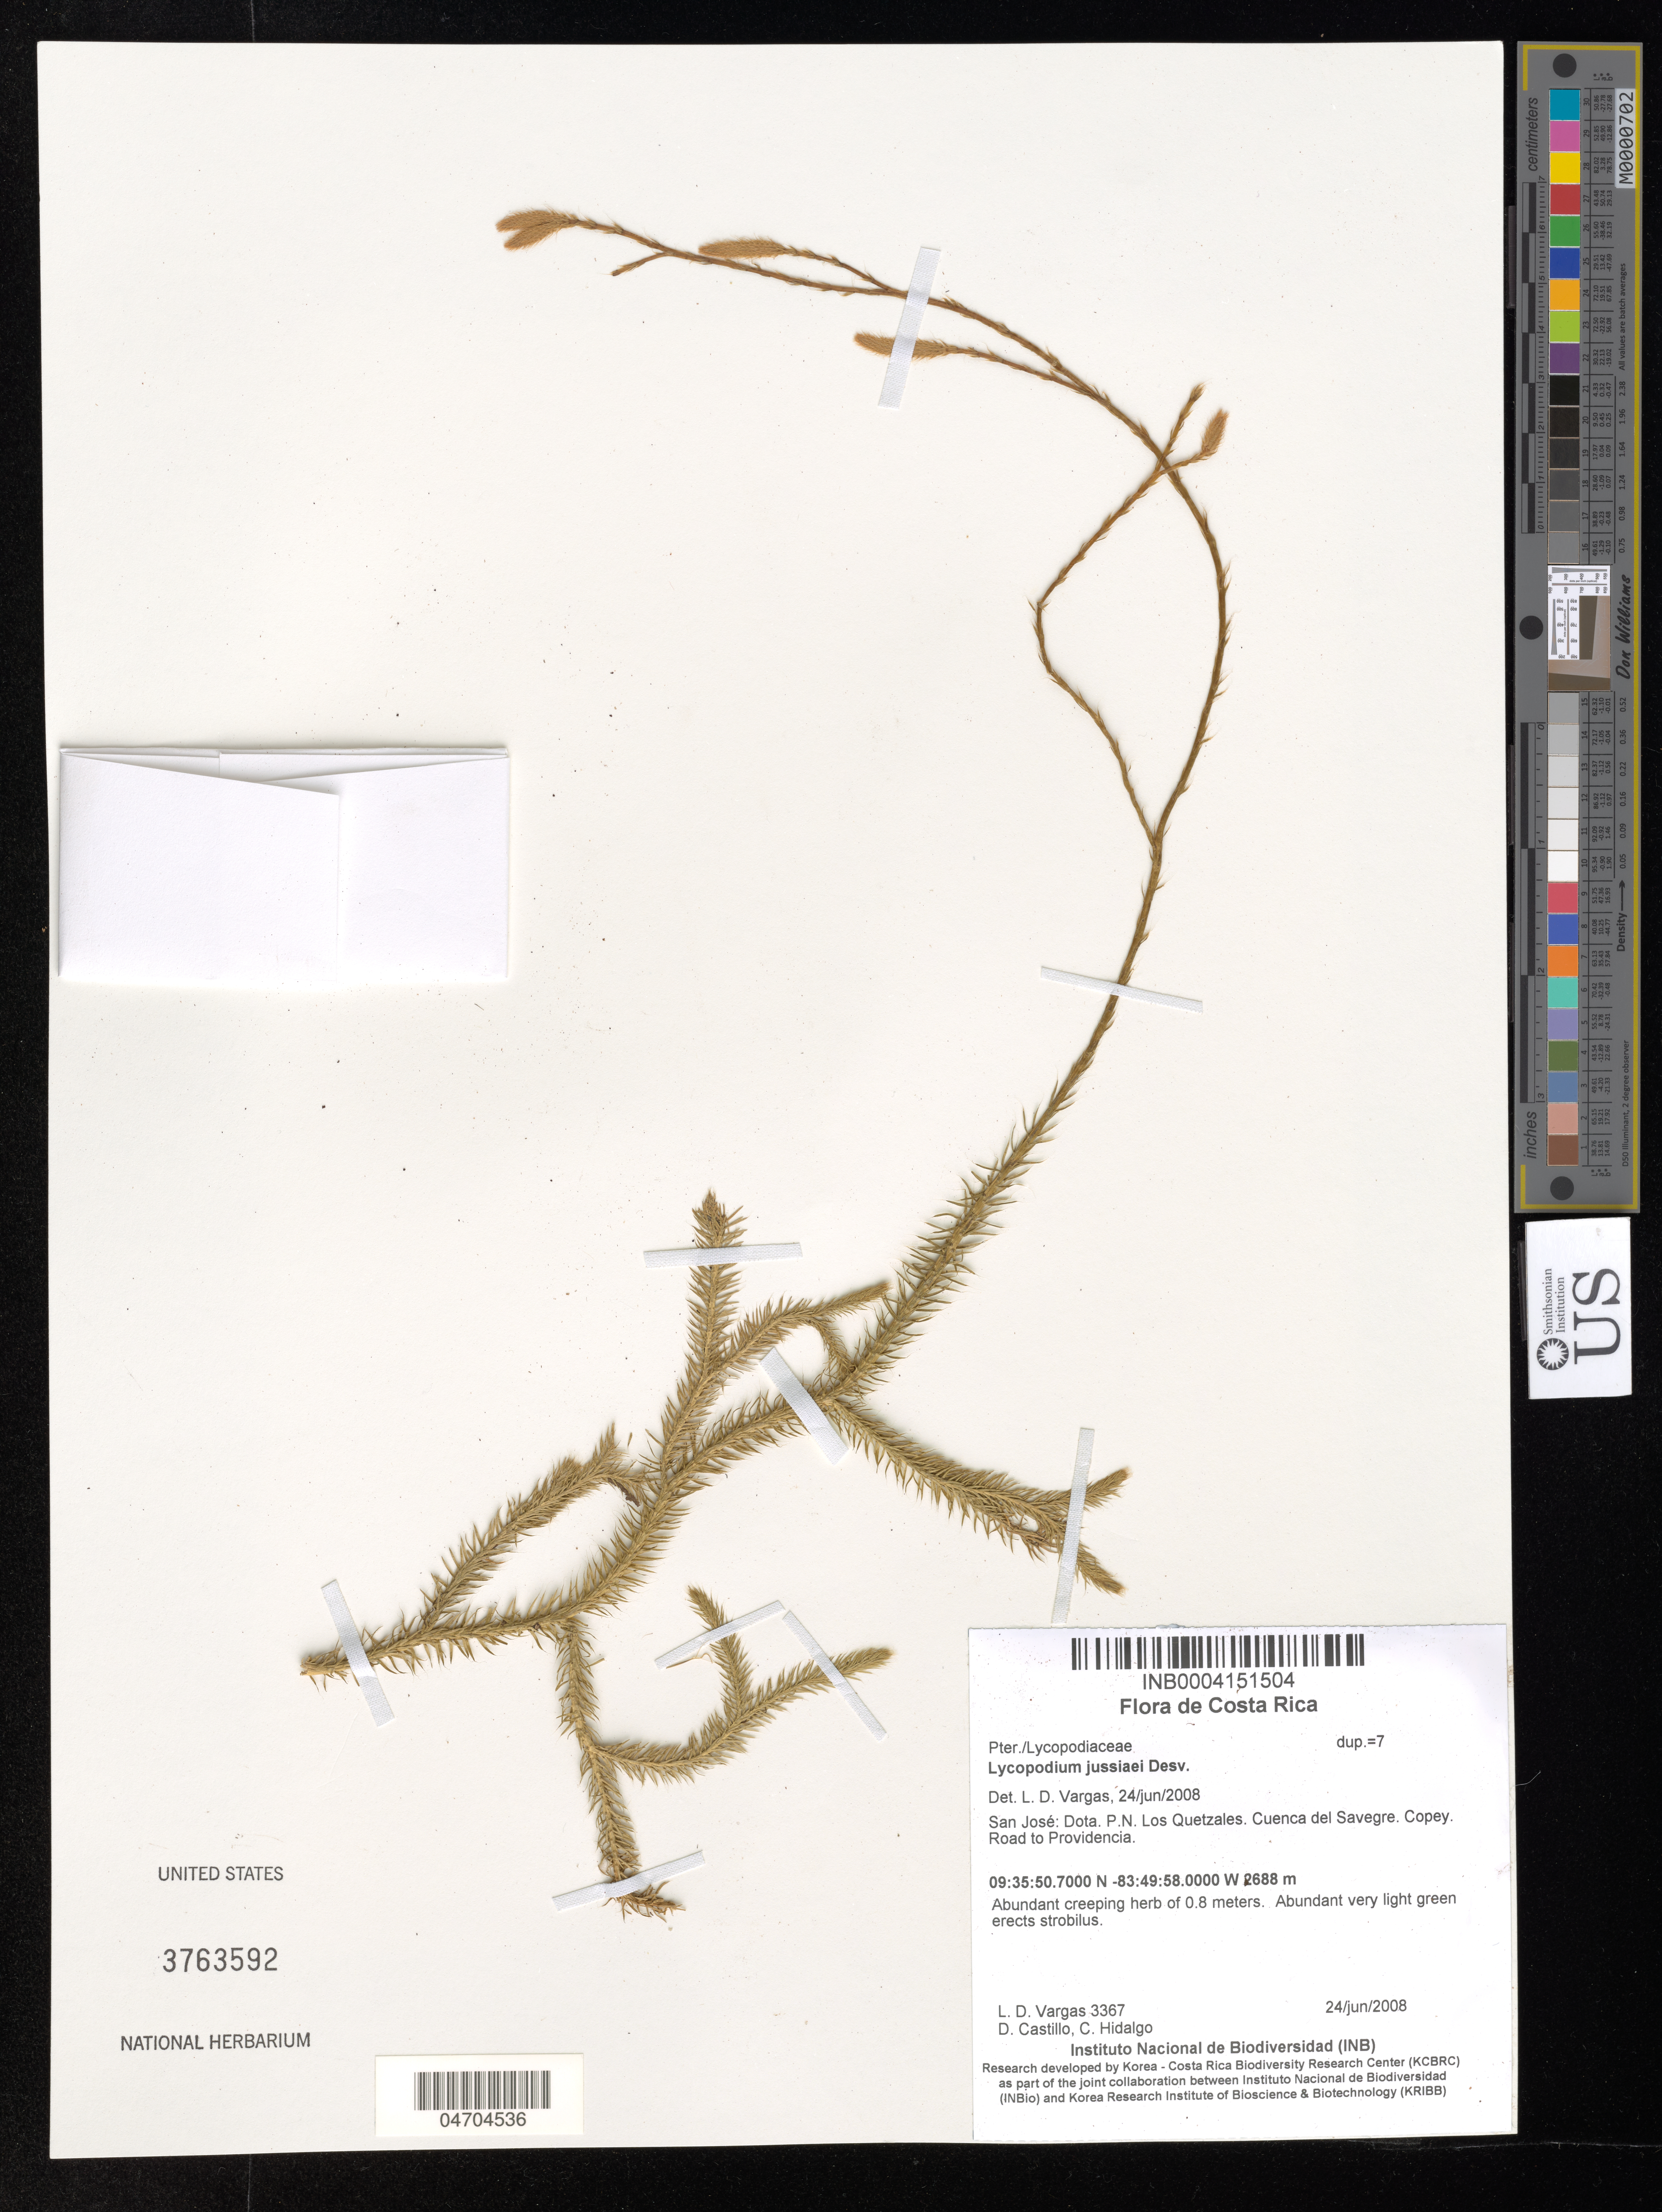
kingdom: Plantae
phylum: Tracheophyta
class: Lycopodiopsida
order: Lycopodiales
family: Lycopodiaceae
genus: Diphasium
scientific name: Diphasium jussiaei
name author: (Desv.) C. Presl ex Rothm.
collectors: L. Vargas, D. Castillo & C. Hidalgo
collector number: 3367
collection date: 2008-06-24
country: Costa Rica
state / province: San José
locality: Dota. P. N. Los Quetzales. Cuenca del Savegre. Copey. Road to Providencia.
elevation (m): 2688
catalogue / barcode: US 3763592